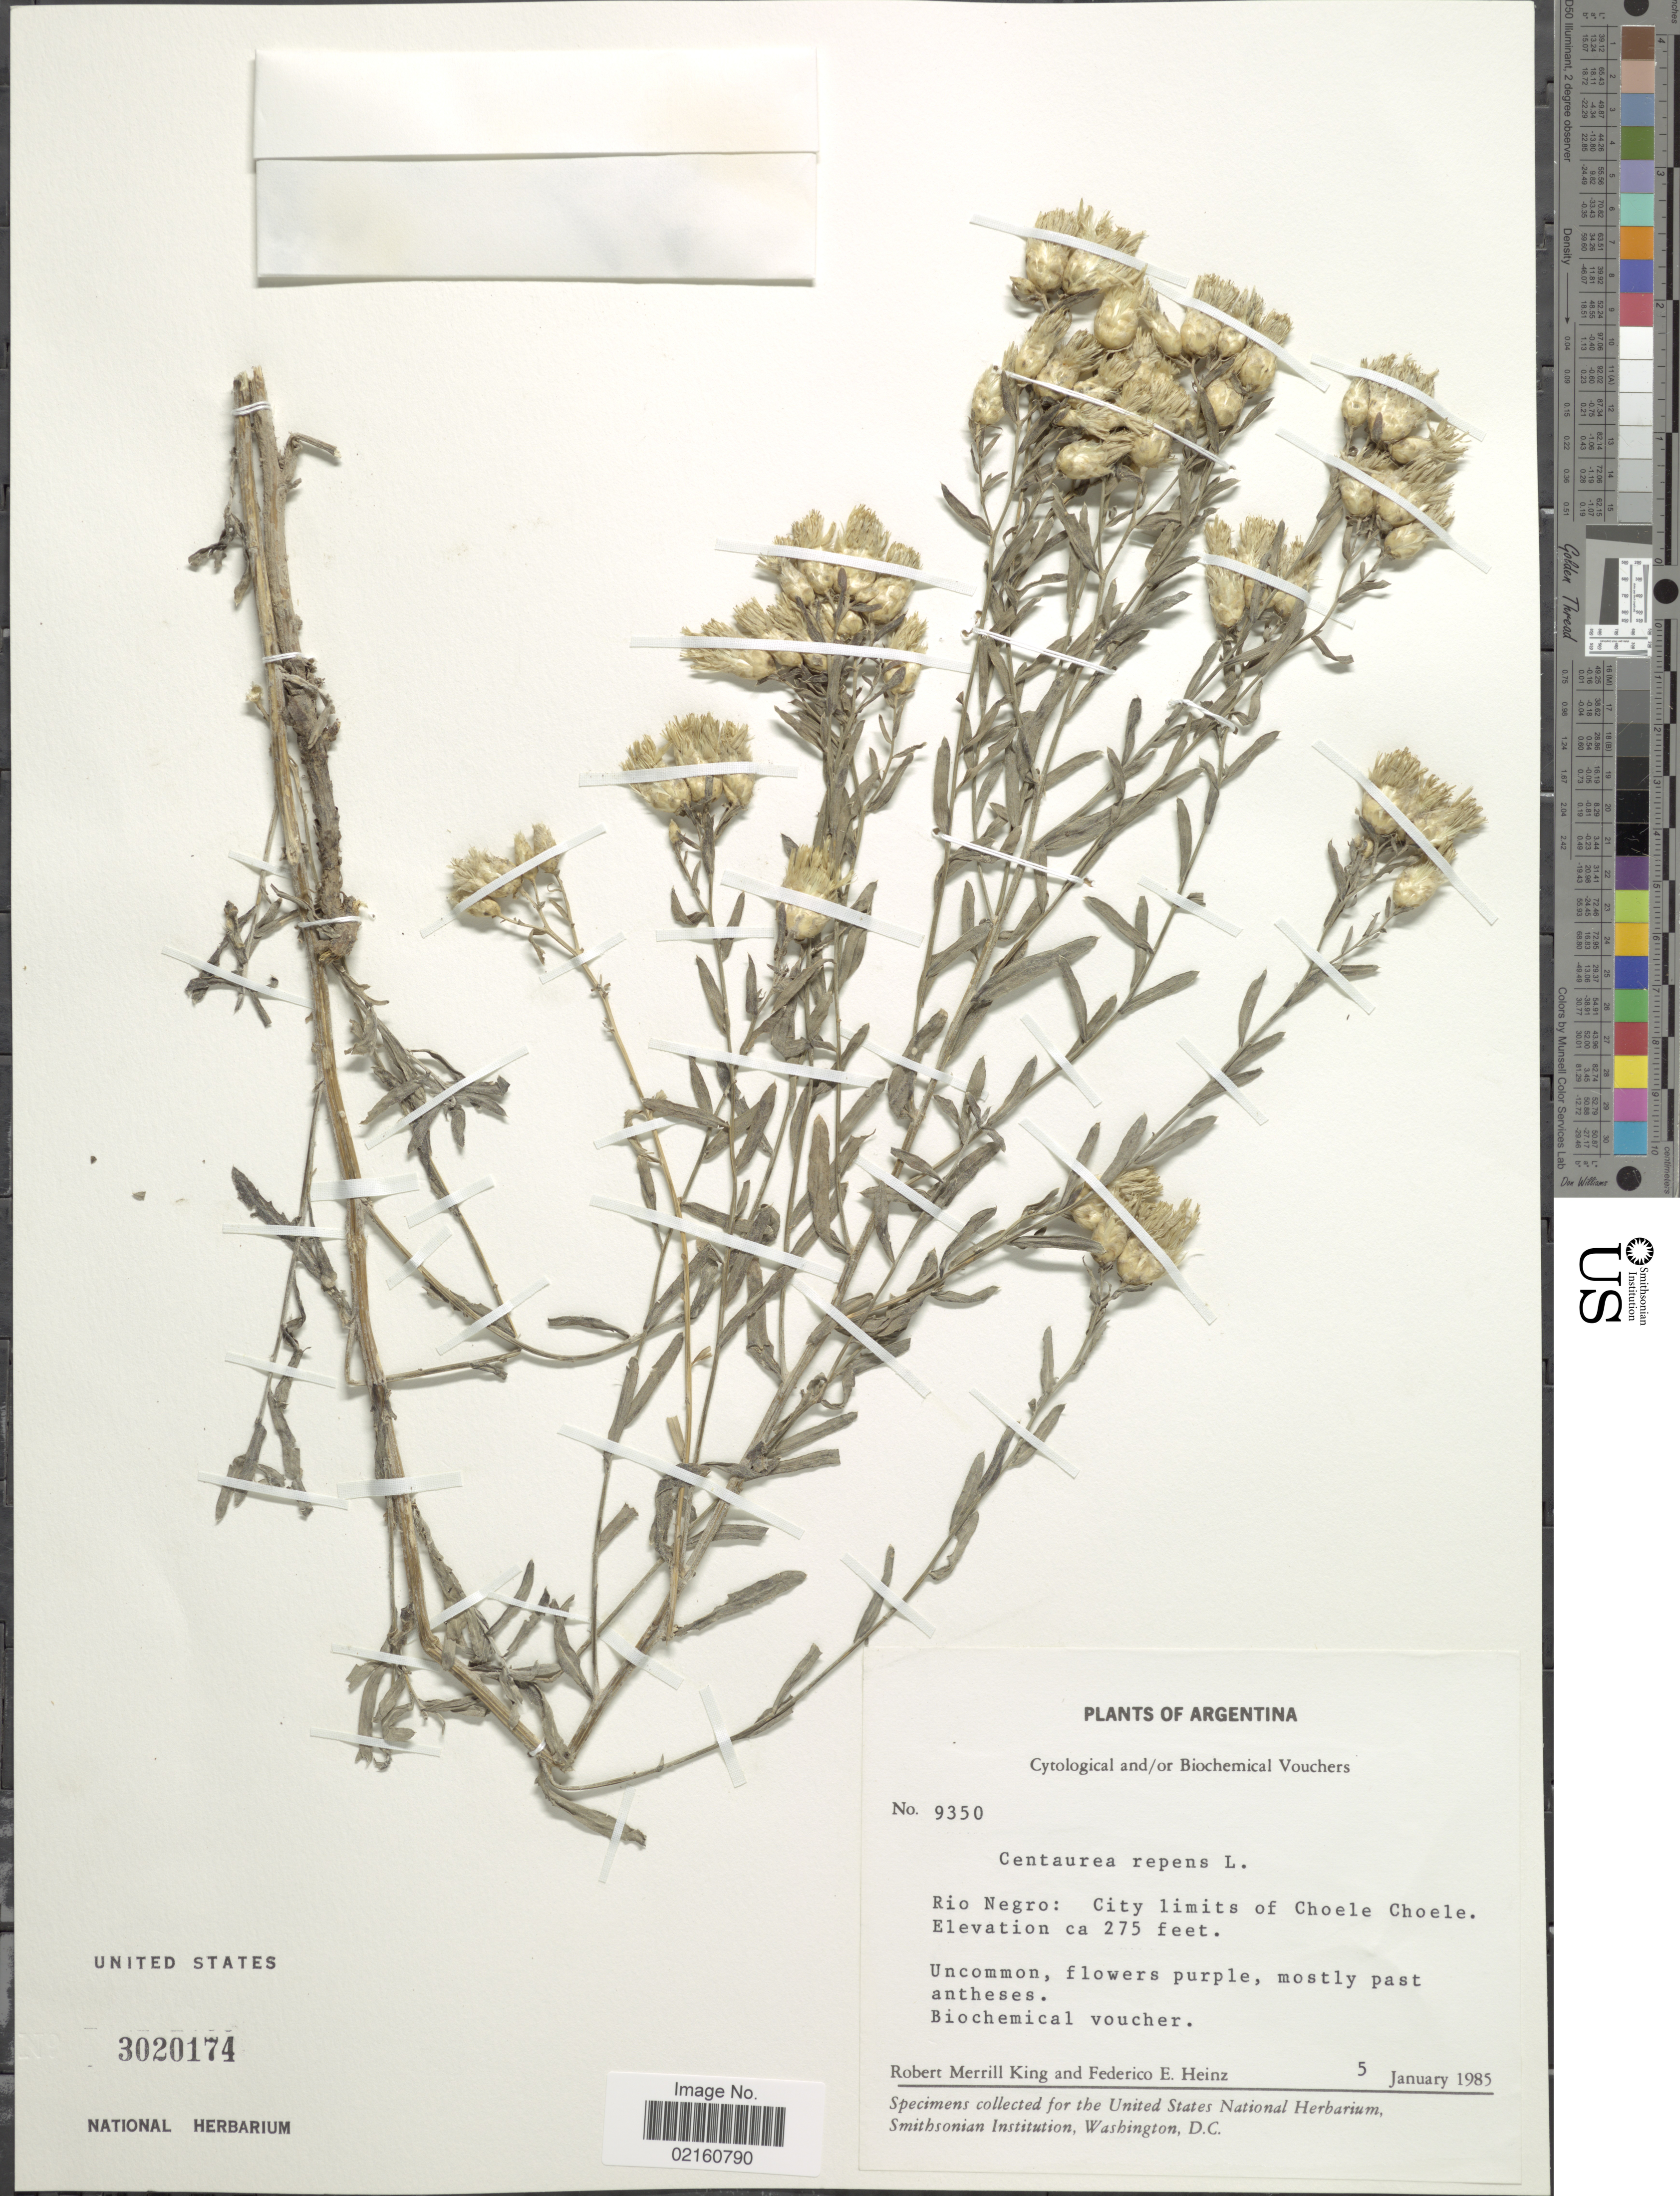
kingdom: Plantae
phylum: Tracheophyta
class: Magnoliopsida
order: Asterales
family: Asteraceae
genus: Rhaponticum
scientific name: Rhaponticum repens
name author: (L.) Hidalgo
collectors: R. M. King & F. Heinz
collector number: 9350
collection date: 1985-01-05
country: Argentina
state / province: Rio Negro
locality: City limits of Choele Choele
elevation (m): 84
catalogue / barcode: US 3020174